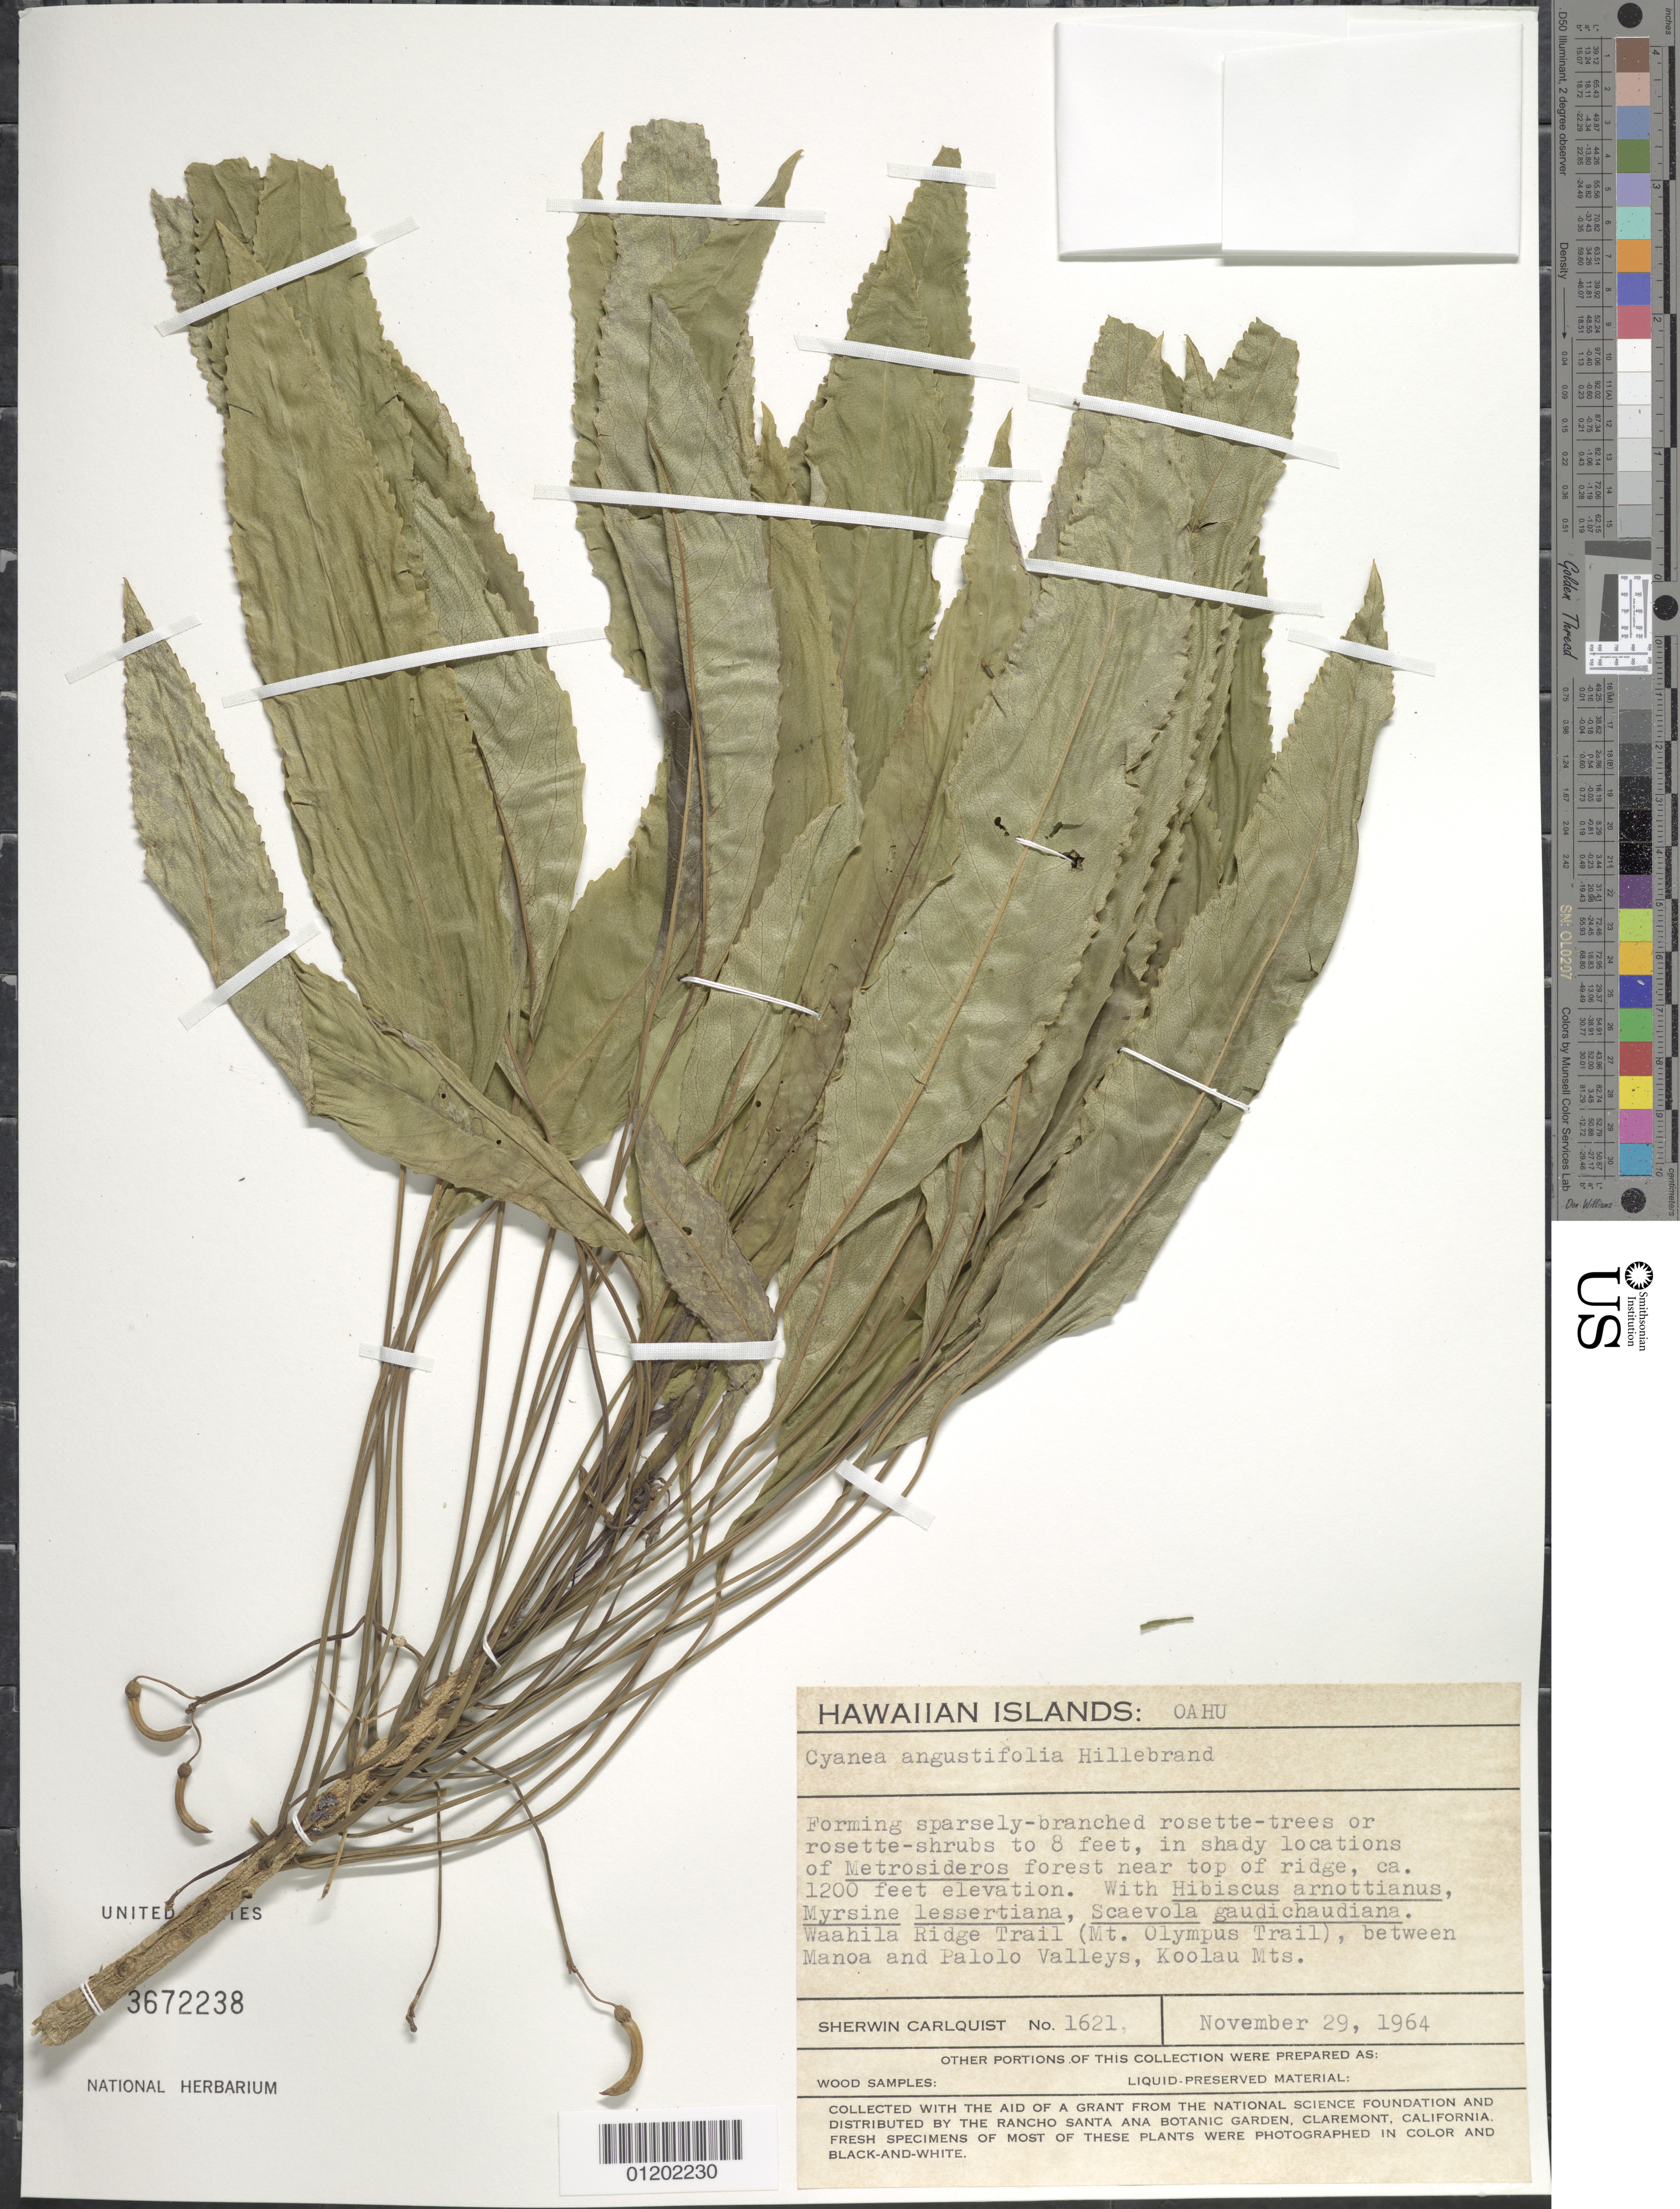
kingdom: Plantae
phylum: Tracheophyta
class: Magnoliopsida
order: Asterales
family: Campanulaceae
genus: Cyanea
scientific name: Cyanea angustifolia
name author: (Cham.) Hillebr.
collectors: S. Carlquist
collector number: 1621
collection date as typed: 29 Nov 1964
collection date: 1964-11-29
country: United States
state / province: Hawaii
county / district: Honolulu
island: Oahu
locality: Along Waahila Ridge Trail (Mount Olympus Trail), between Manoa and Palolo Valleys, Koolau Mountains, near top of ridge.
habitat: Metrosideros forest.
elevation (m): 366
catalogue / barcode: US 3672238